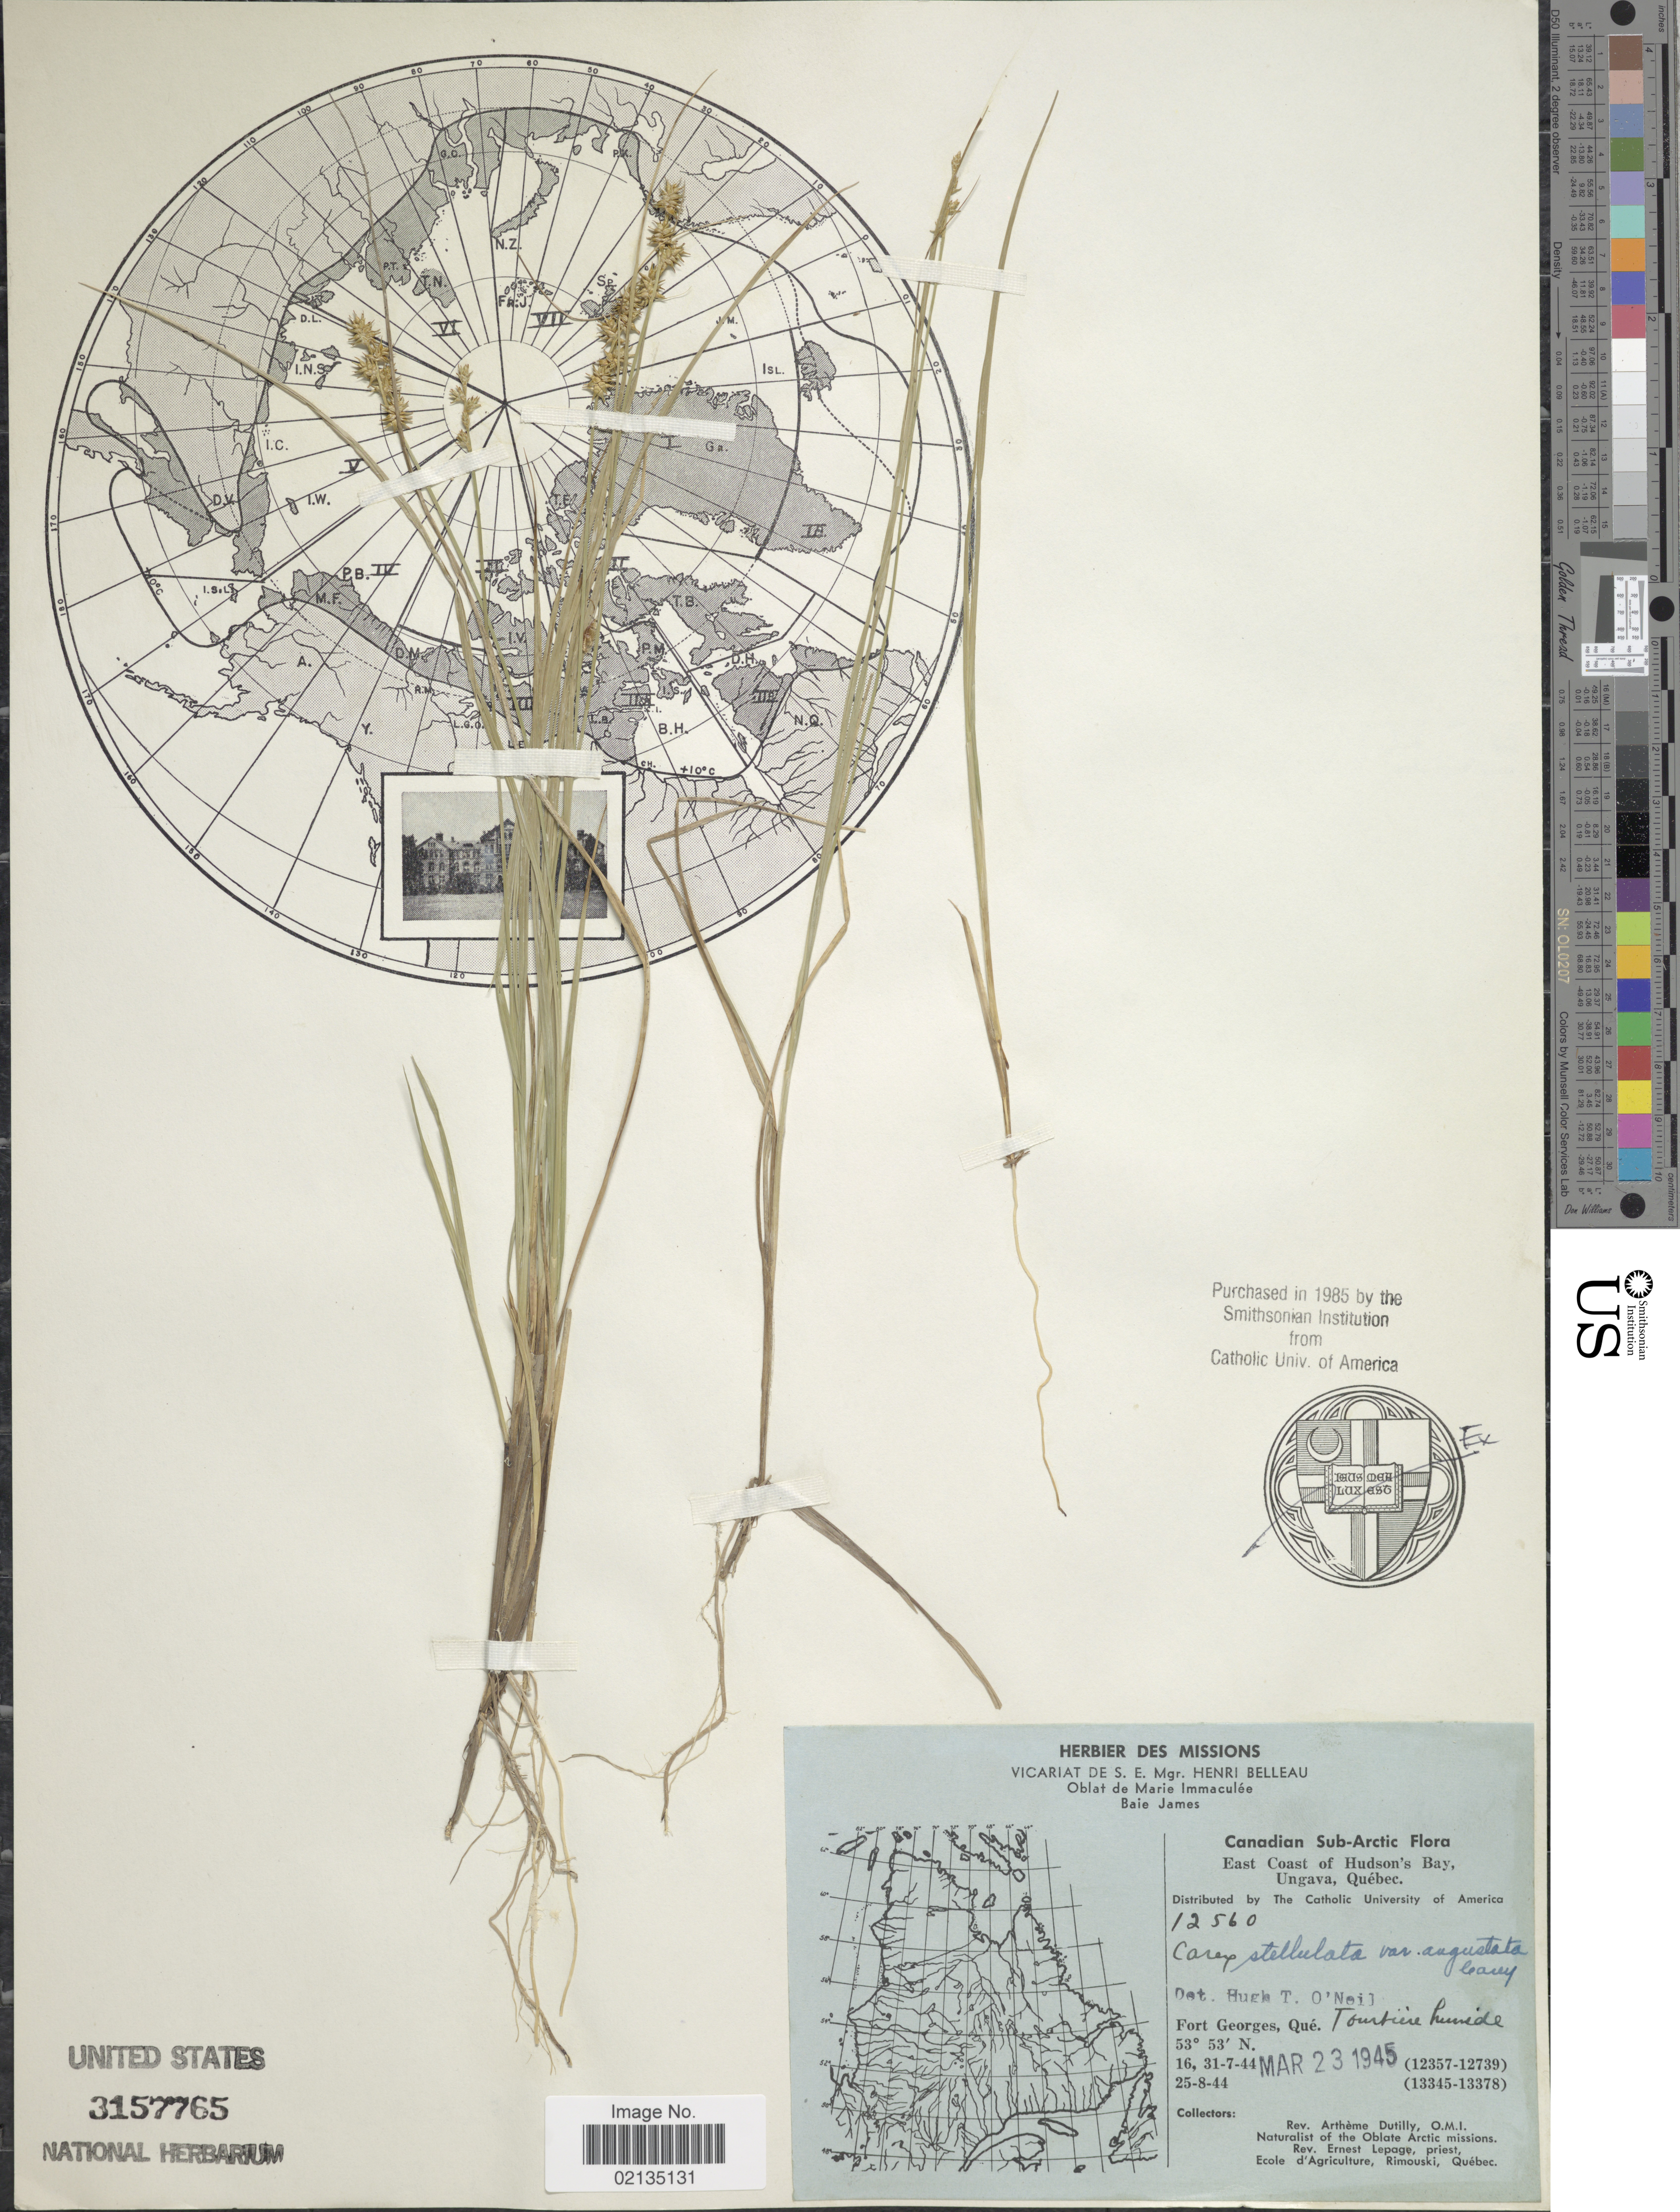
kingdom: Plantae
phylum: Tracheophyta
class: Liliopsida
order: Poales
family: Cyperaceae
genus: Carex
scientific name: Carex echinata subsp. echinata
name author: Murray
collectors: A. Dutilly & E. Lepage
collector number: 12560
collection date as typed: Transcribed d/m/y: 16/7/44 to 8/44/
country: Canada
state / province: Quebec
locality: Canadian Sub-Arctic, East Coast of Hudson's Bay, Ungava, Quebec. Fort Georges, Que. Tourbiere humide.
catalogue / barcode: US 3157765